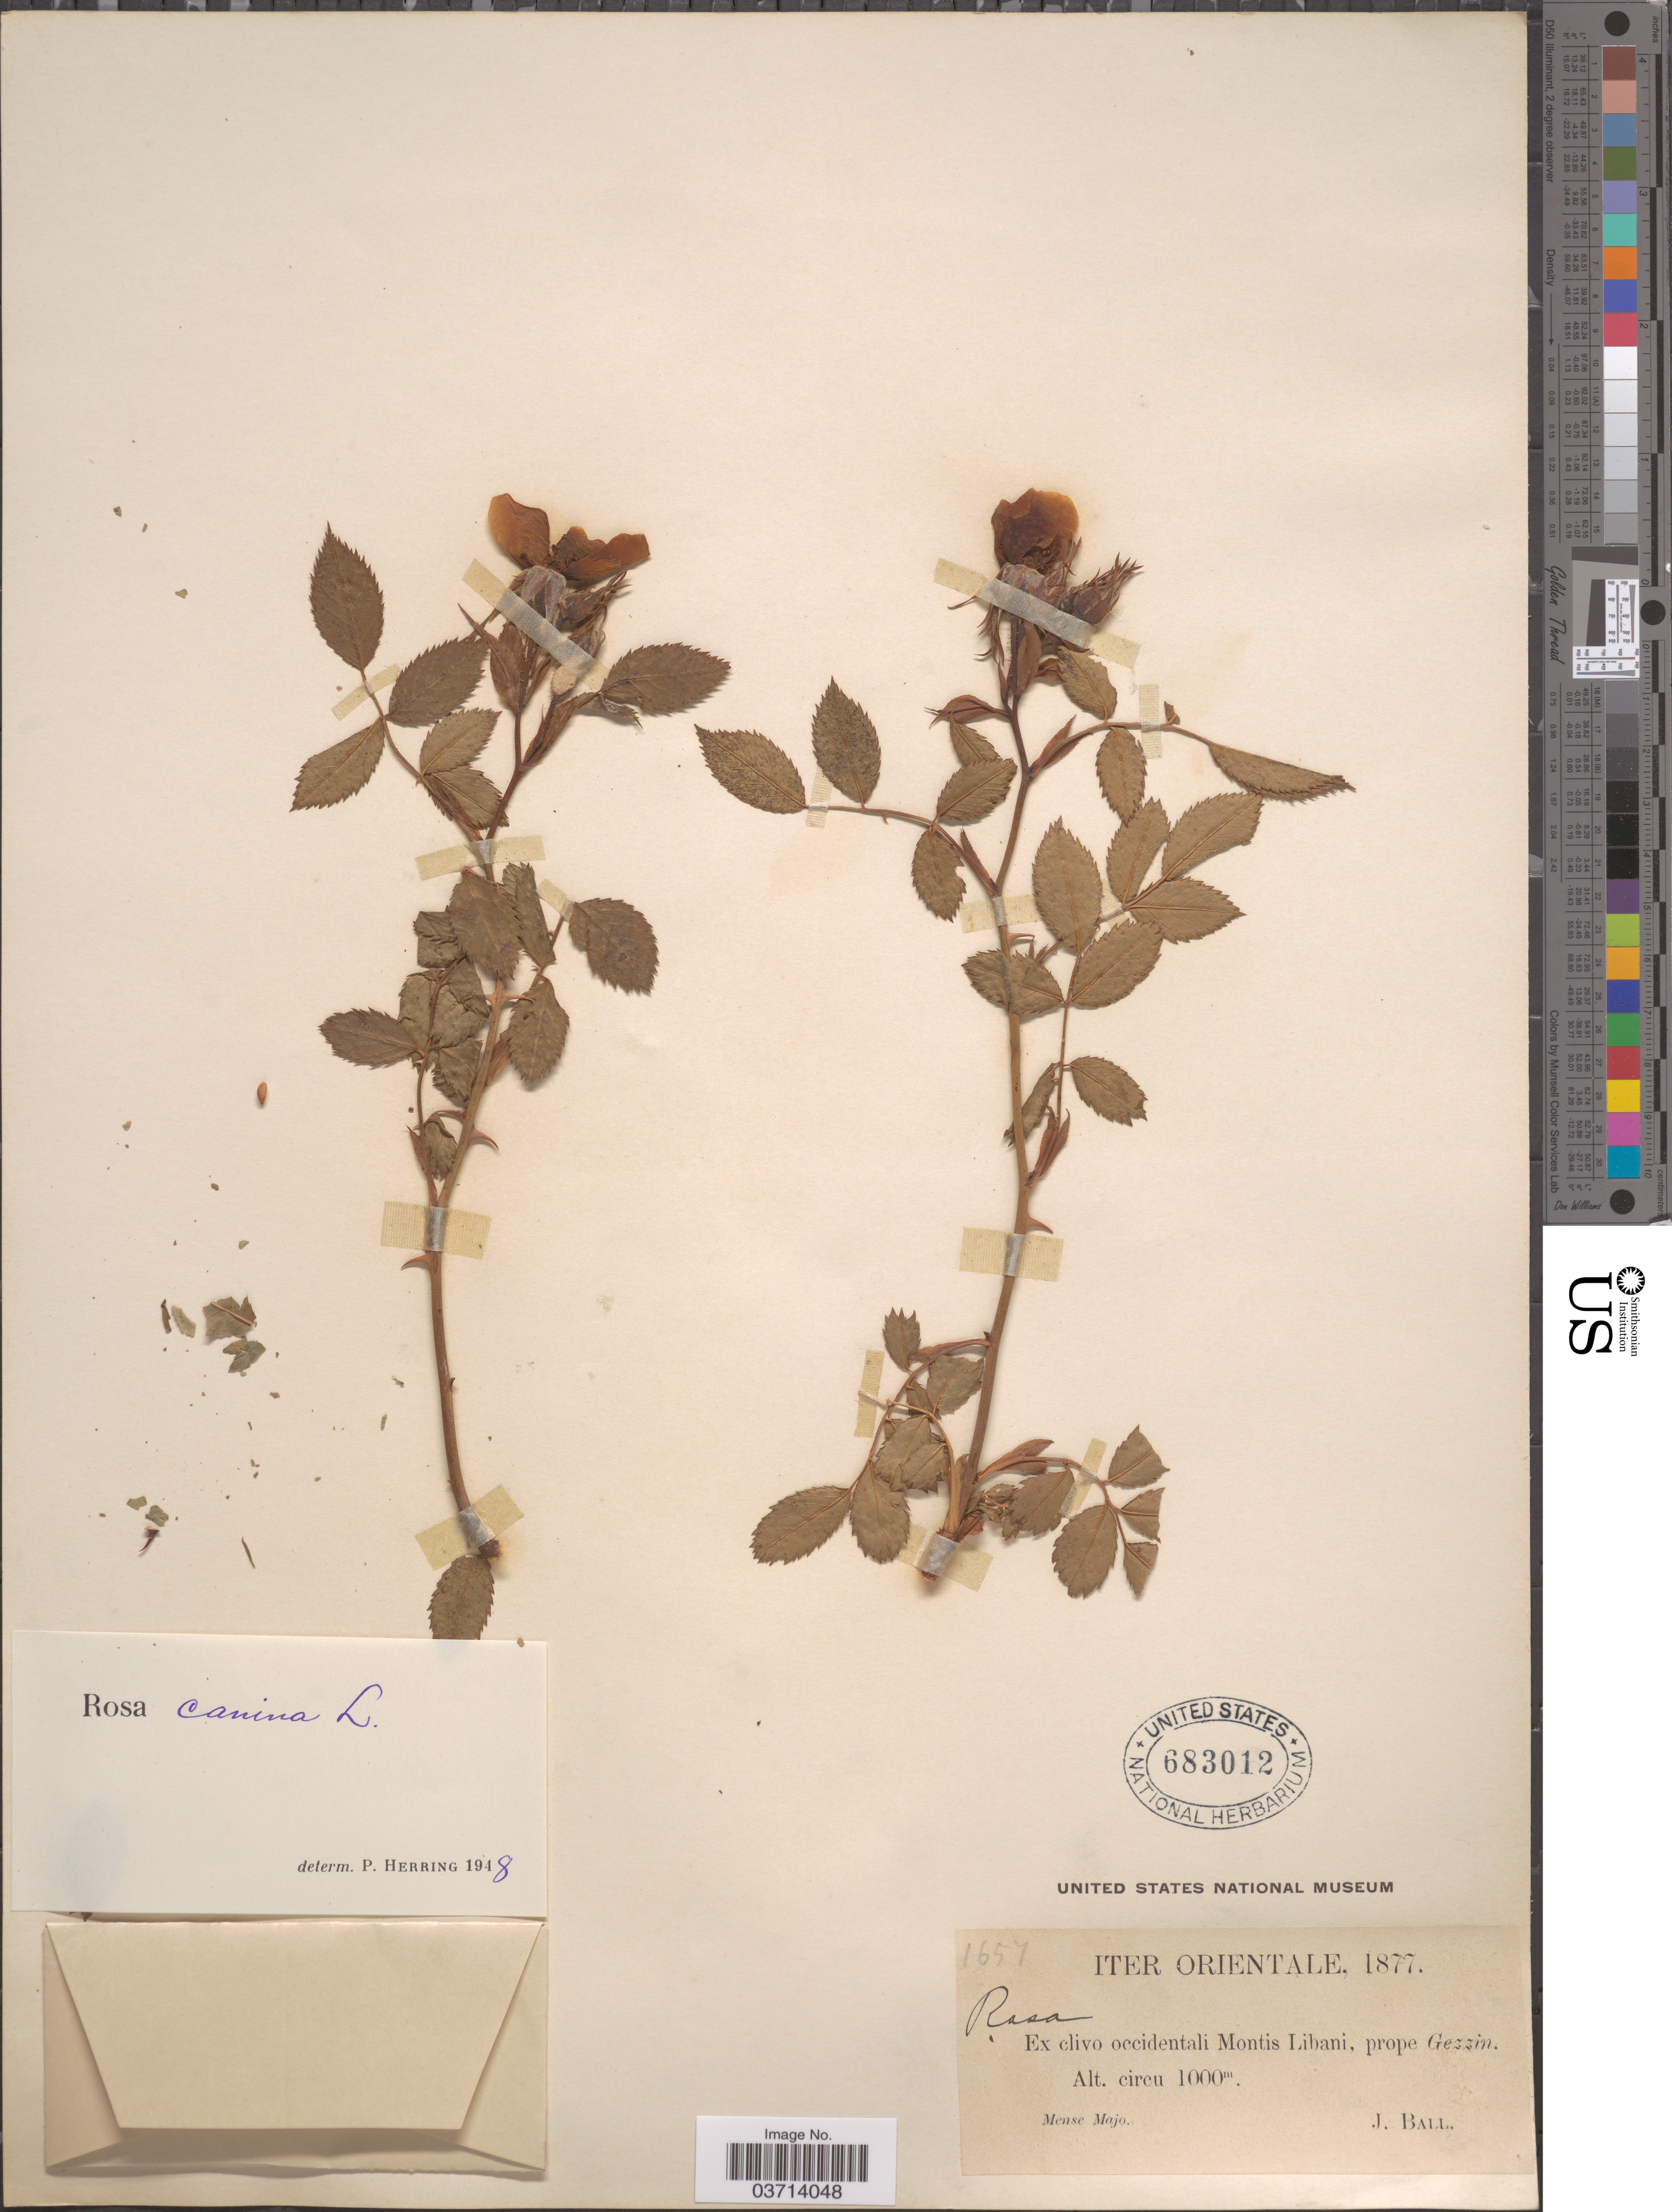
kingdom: Plantae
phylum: Tracheophyta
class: Magnoliopsida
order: Rosales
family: Rosaceae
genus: Rosa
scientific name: Rosa canina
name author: L.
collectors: J. Ball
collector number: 1657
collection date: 1877-05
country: Lebanon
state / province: Mont-Liban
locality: Orientale. Ex clivo occidentali Montis Libani, prope Gezzin.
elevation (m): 1000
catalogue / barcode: US 683012